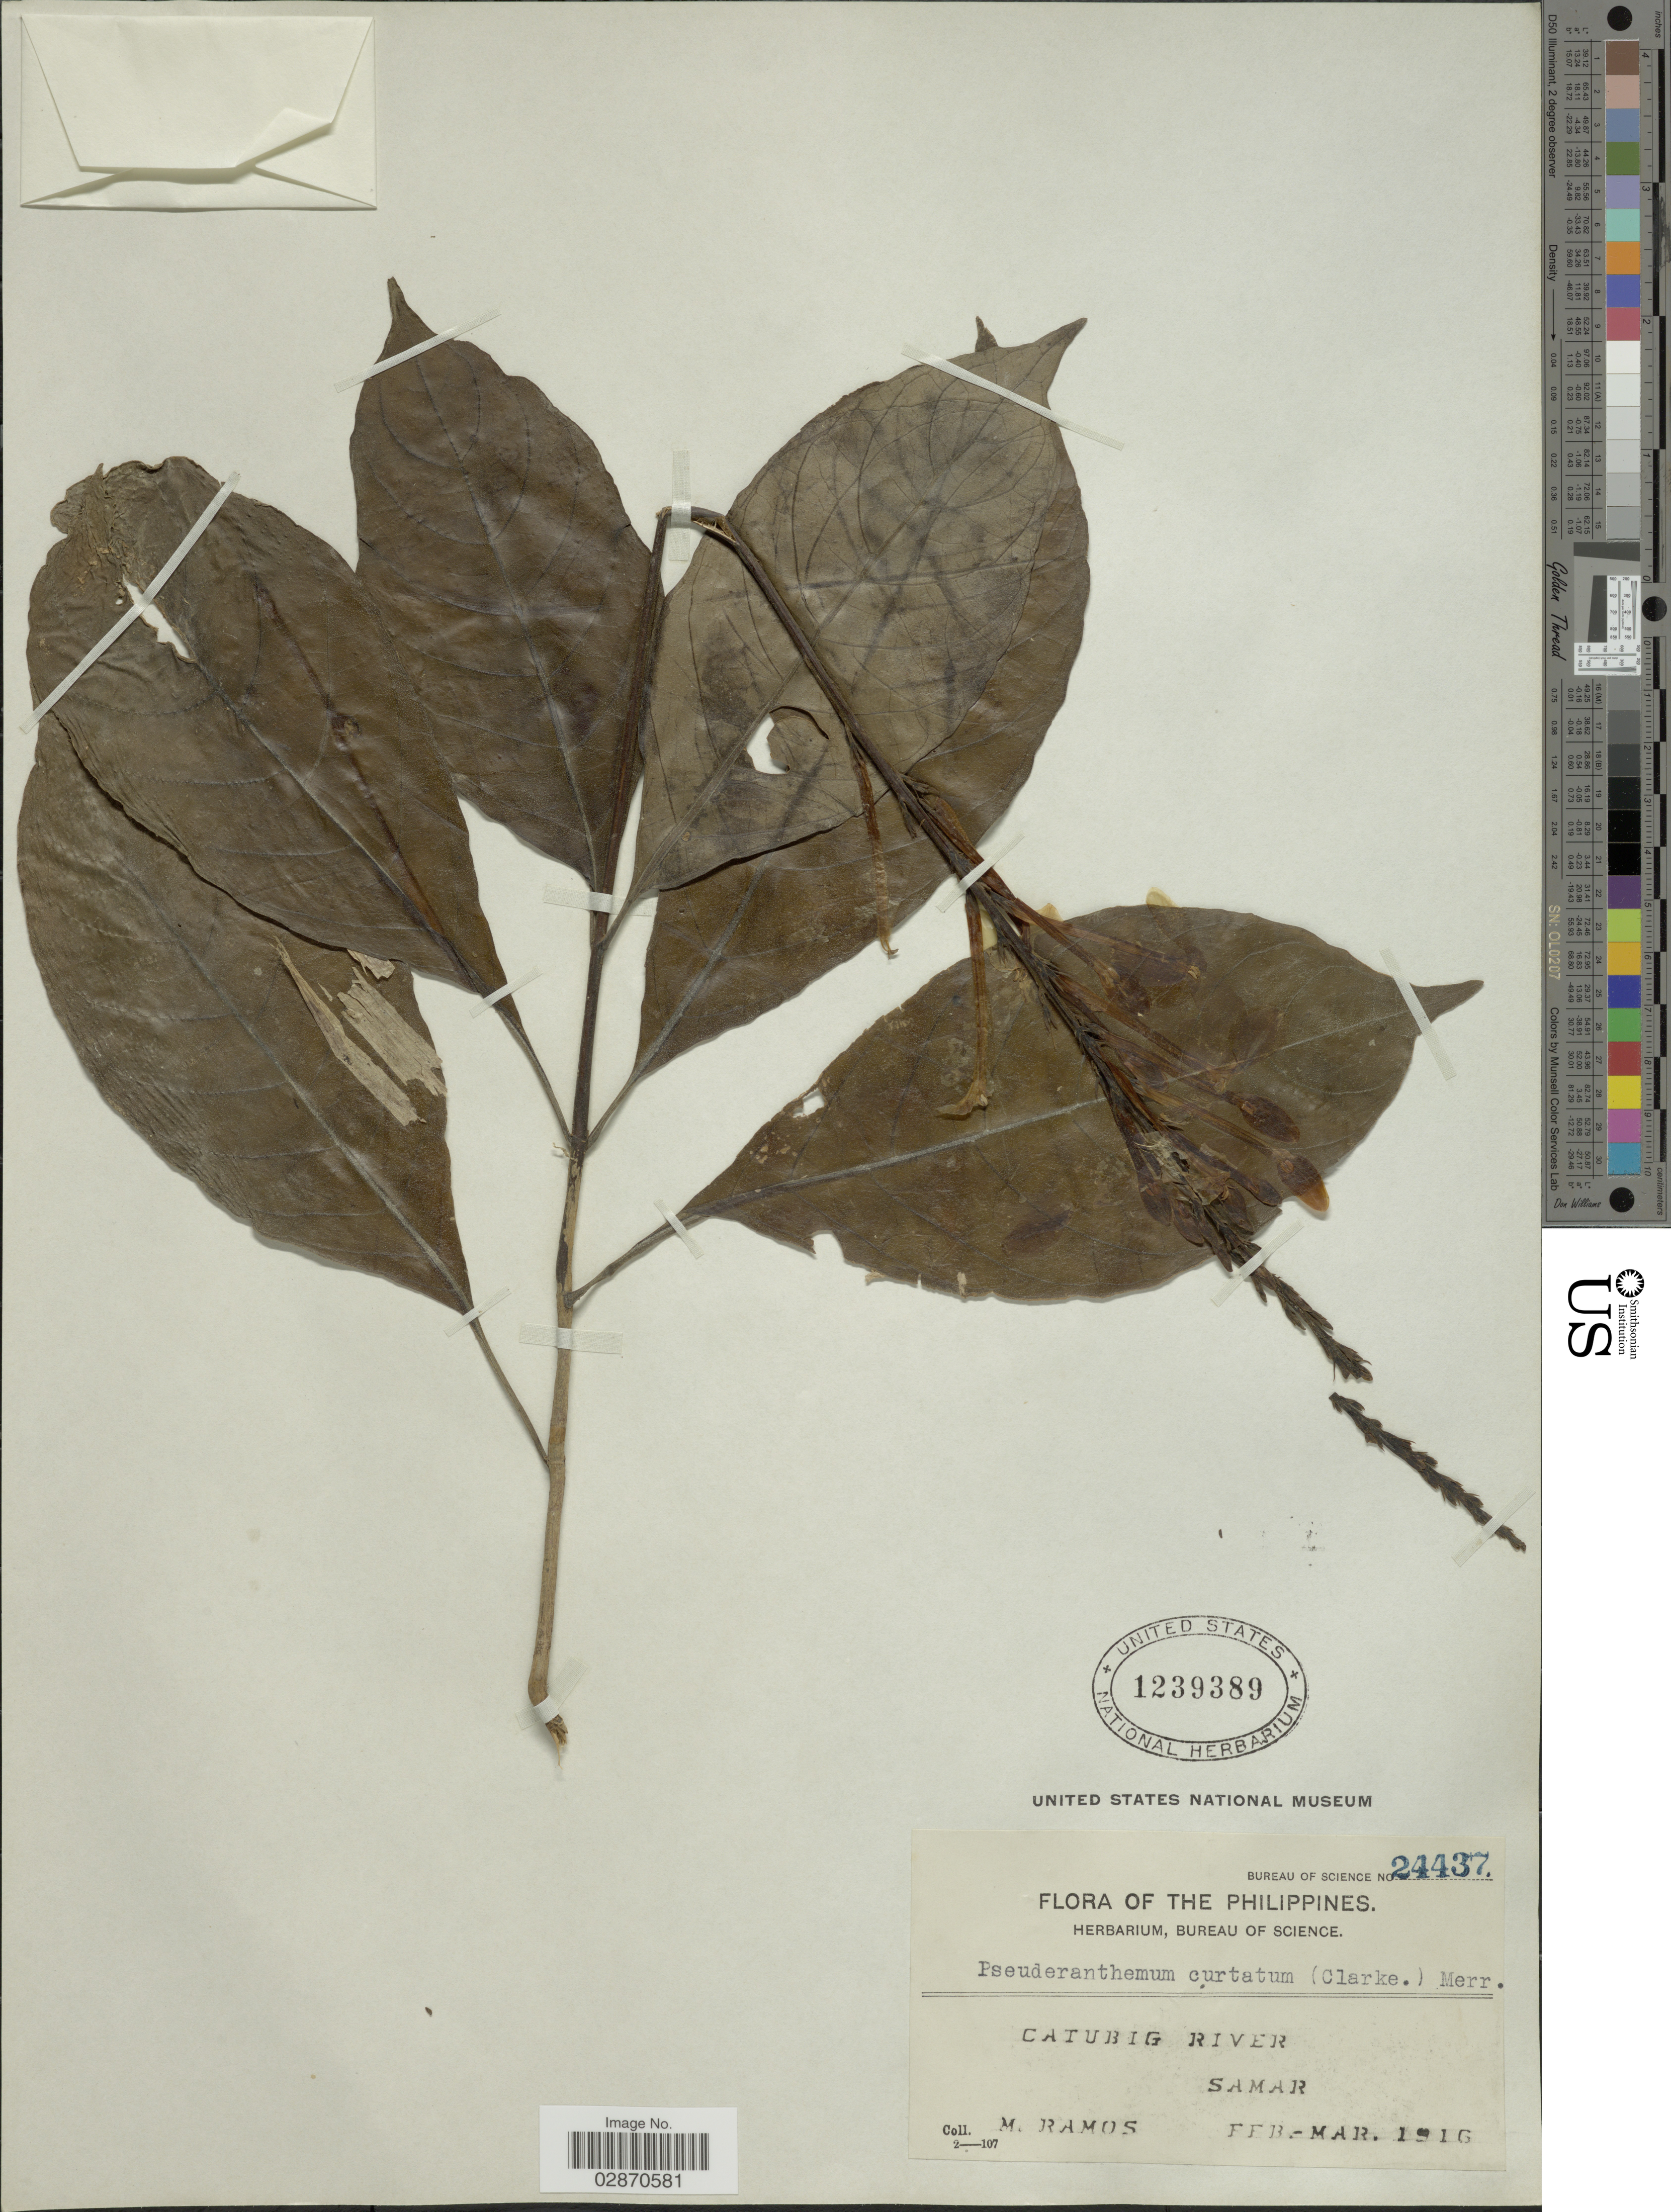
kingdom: Plantae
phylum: Tracheophyta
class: Magnoliopsida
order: Lamiales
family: Acanthaceae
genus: Pseuderanthemum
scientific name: Pseuderanthemum curtatum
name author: Merr.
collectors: M. Ramos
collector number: Bureau of Science 24437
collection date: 1916-02/1916-03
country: Philippines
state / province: Eastern Visayas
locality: Catubig River. Samar.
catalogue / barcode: US 1239389